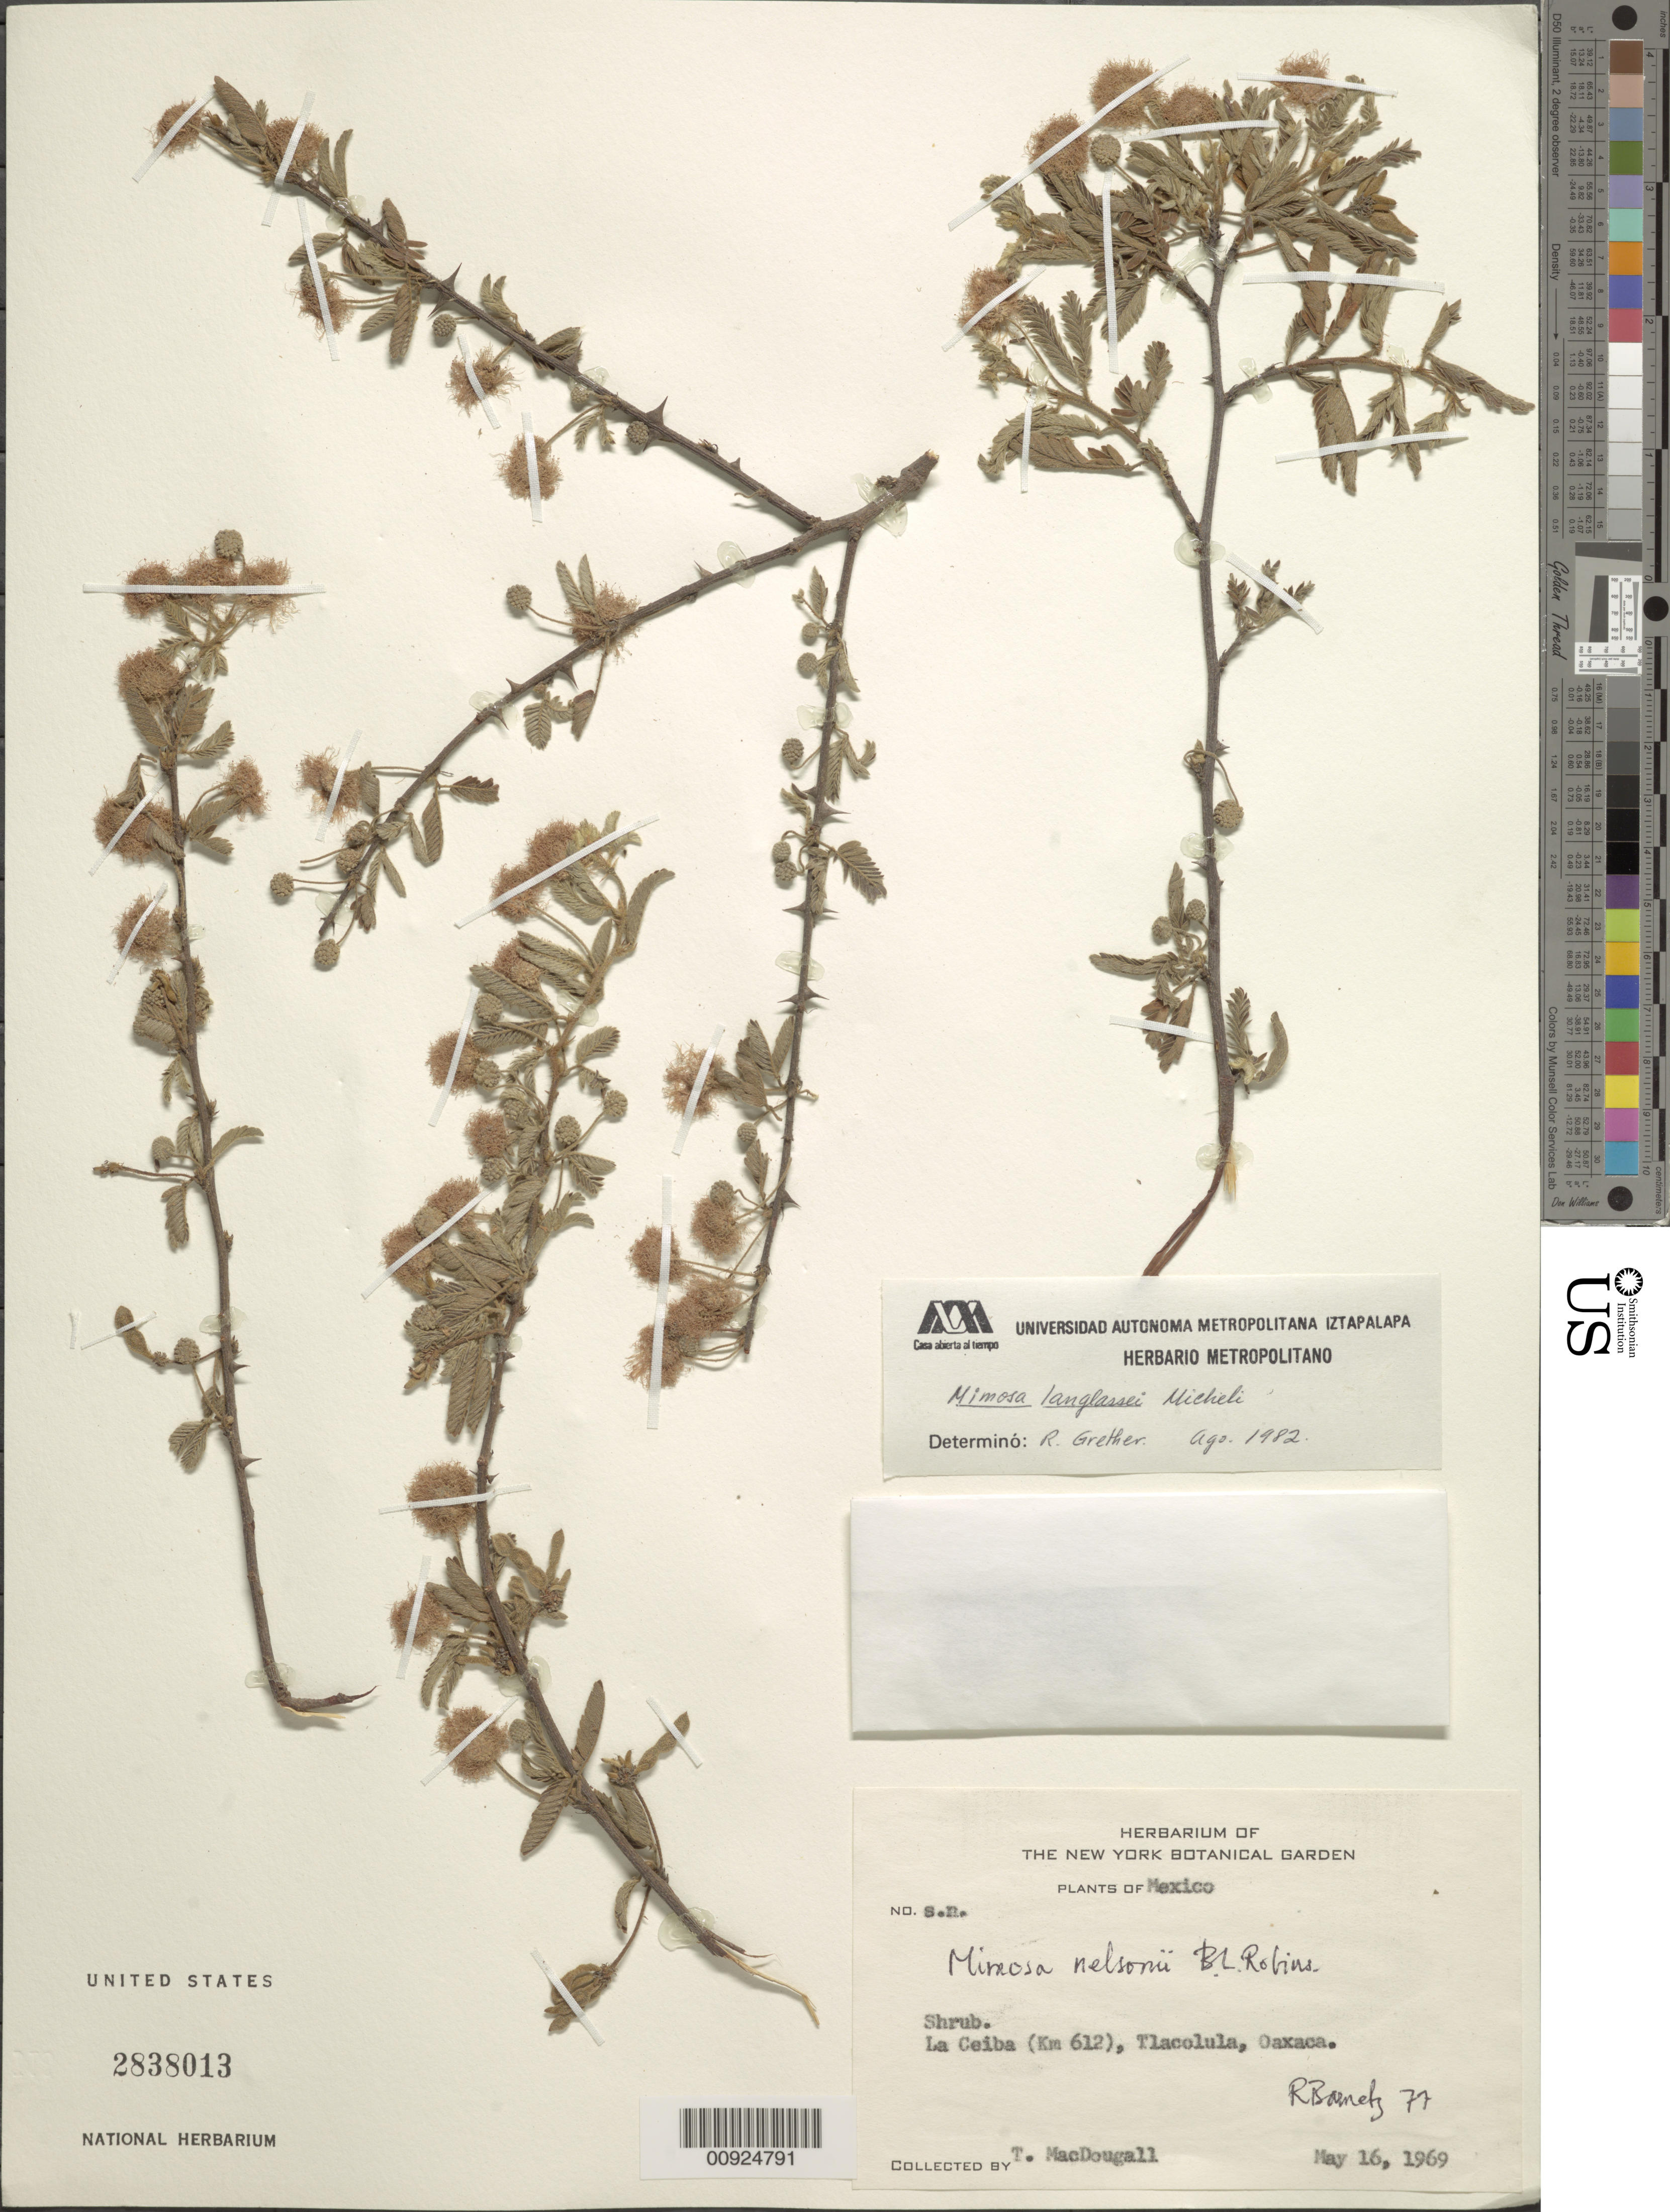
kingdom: Plantae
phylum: Tracheophyta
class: Magnoliopsida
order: Fabales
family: Fabaceae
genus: Mimosa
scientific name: Mimosa langlassei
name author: Micheli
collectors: T. Macdougall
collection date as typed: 16 May 1969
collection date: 1969-05-16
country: Mexico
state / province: Oaxaca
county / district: Tlacolula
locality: La Ceiba (Km 612), Tlacolula, Oaxaca.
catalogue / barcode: US 2838013